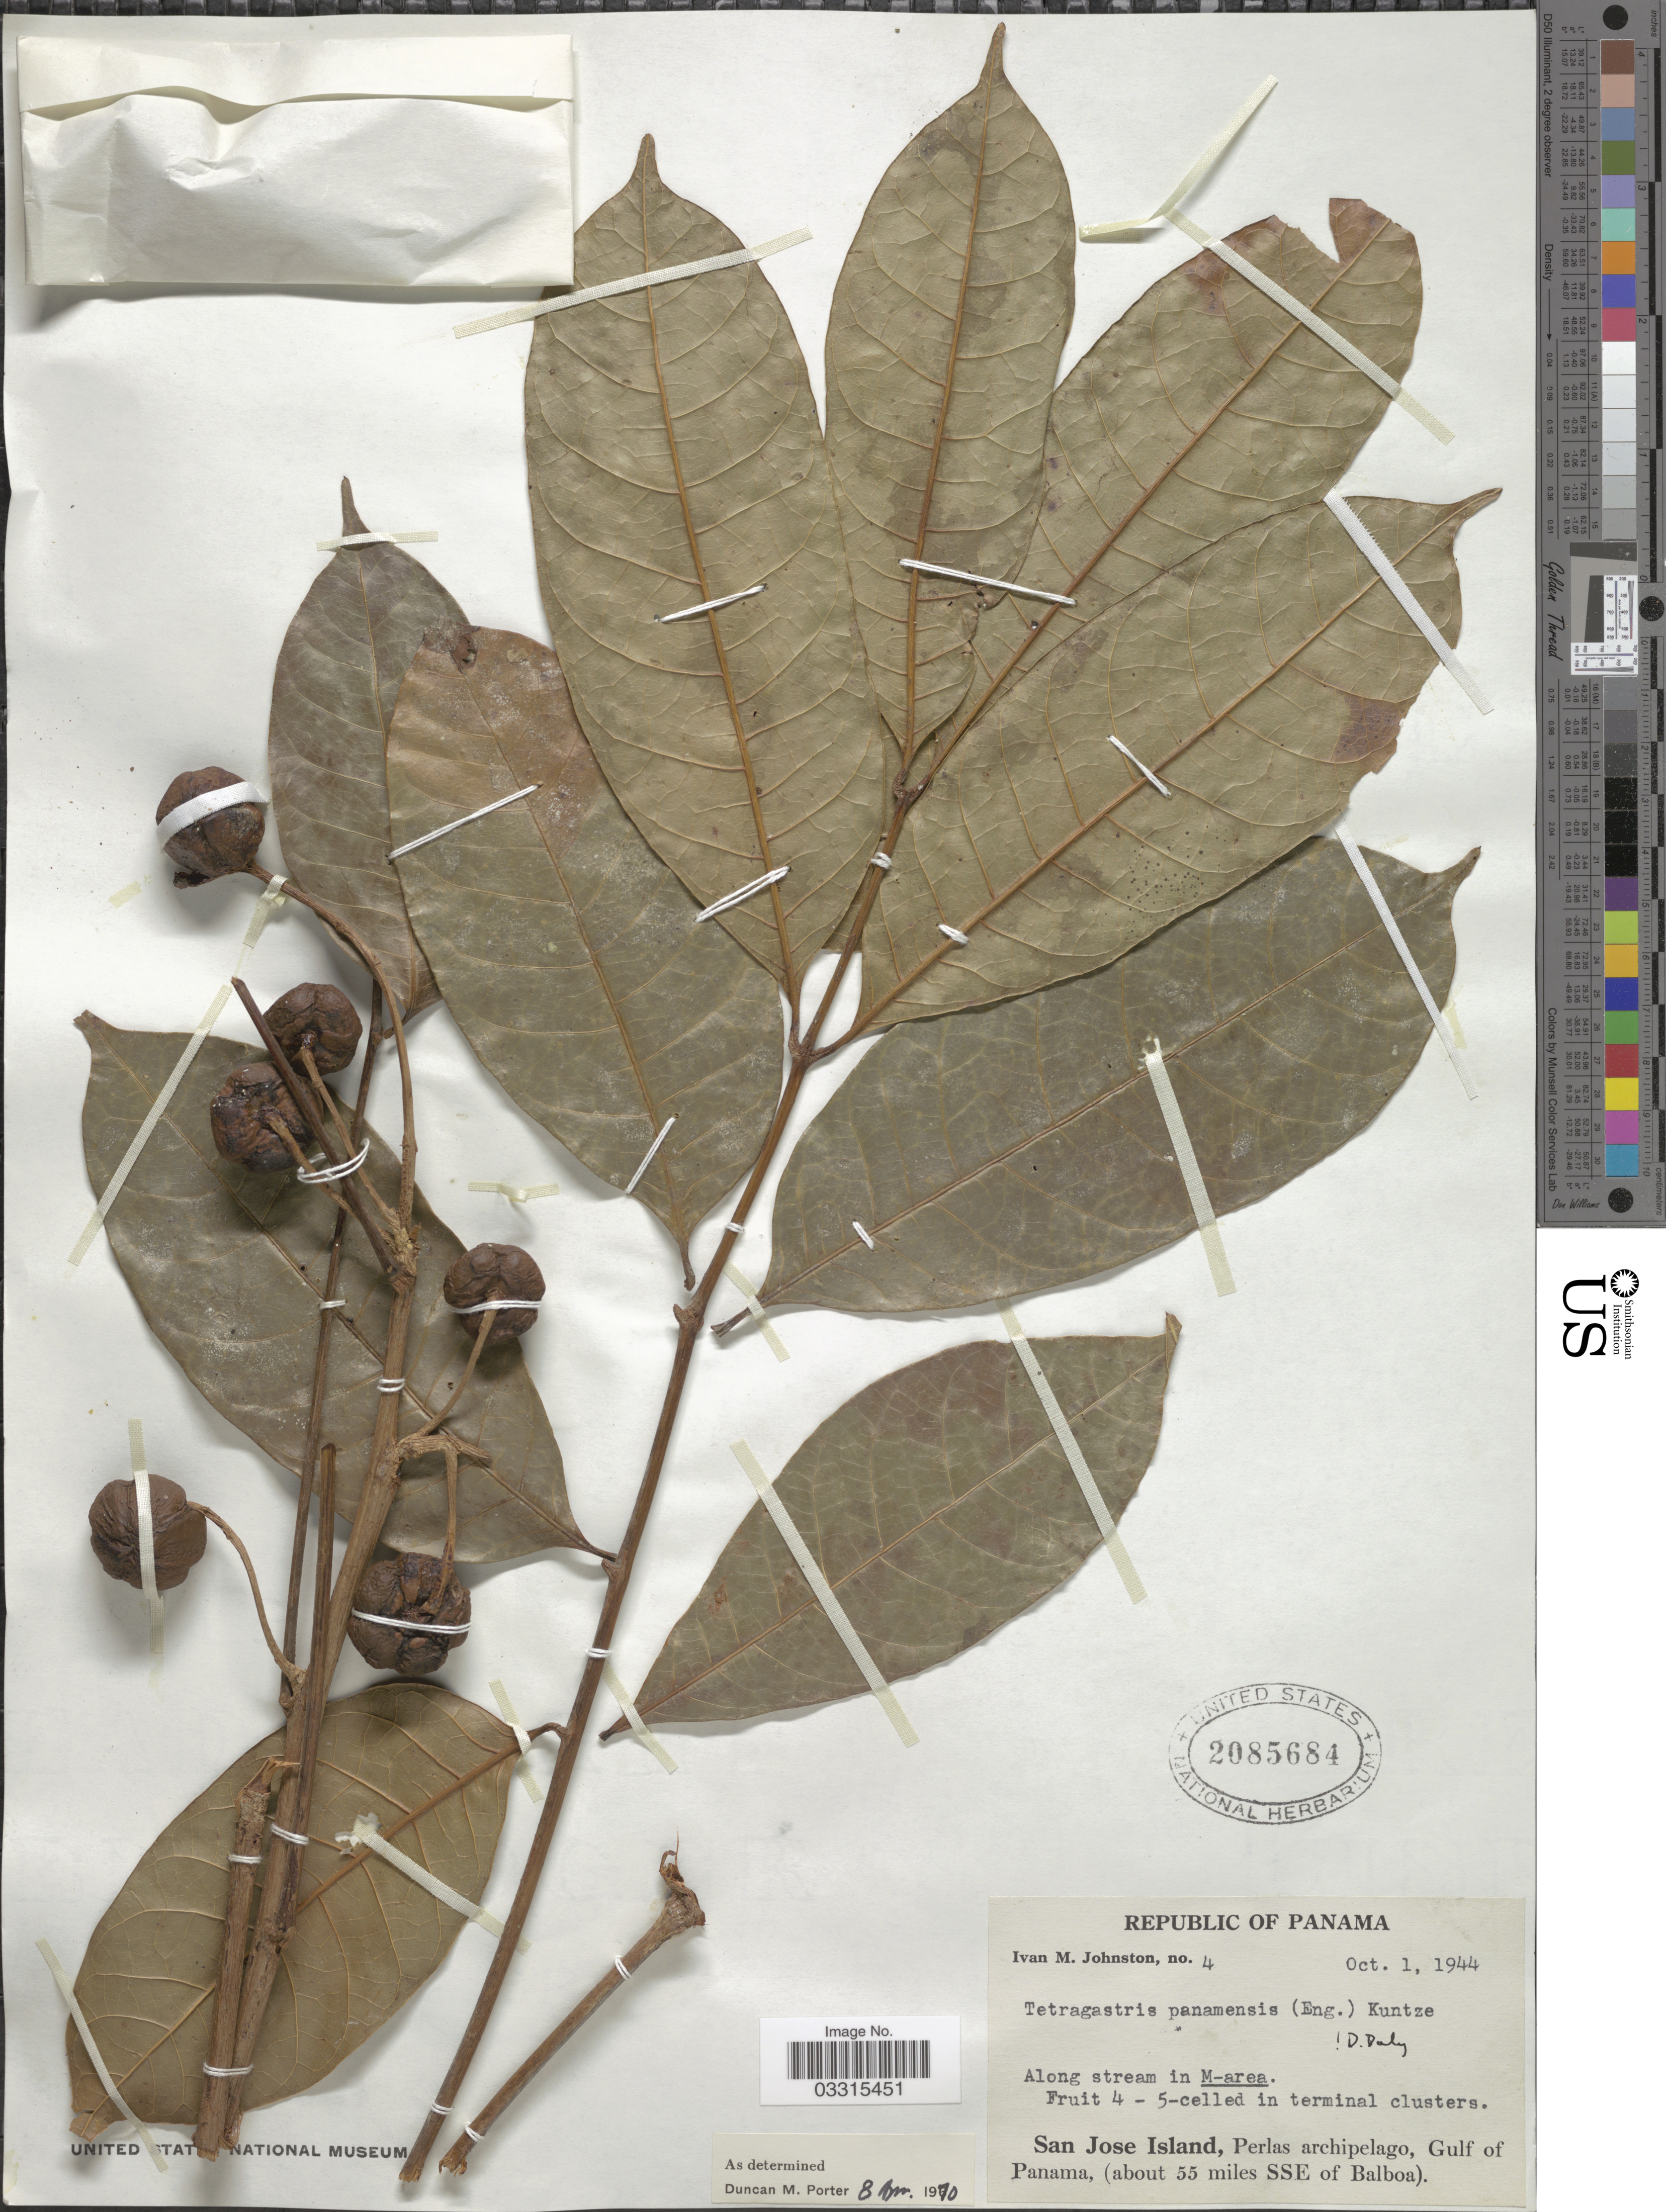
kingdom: Plantae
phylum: Tracheophyta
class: Magnoliopsida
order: Sapindales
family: Burseraceae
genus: Protium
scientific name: Protium stevensonii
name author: (Standl.) Daly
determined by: Daly, Douglas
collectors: I.M. Johnston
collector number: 4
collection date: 1944-10-01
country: Panama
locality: Along stream in M-area. San Jose Island, Perlas archipelago, Gulf of Panama, (about 55 miles SSE of Balboa).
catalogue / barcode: US 2085684